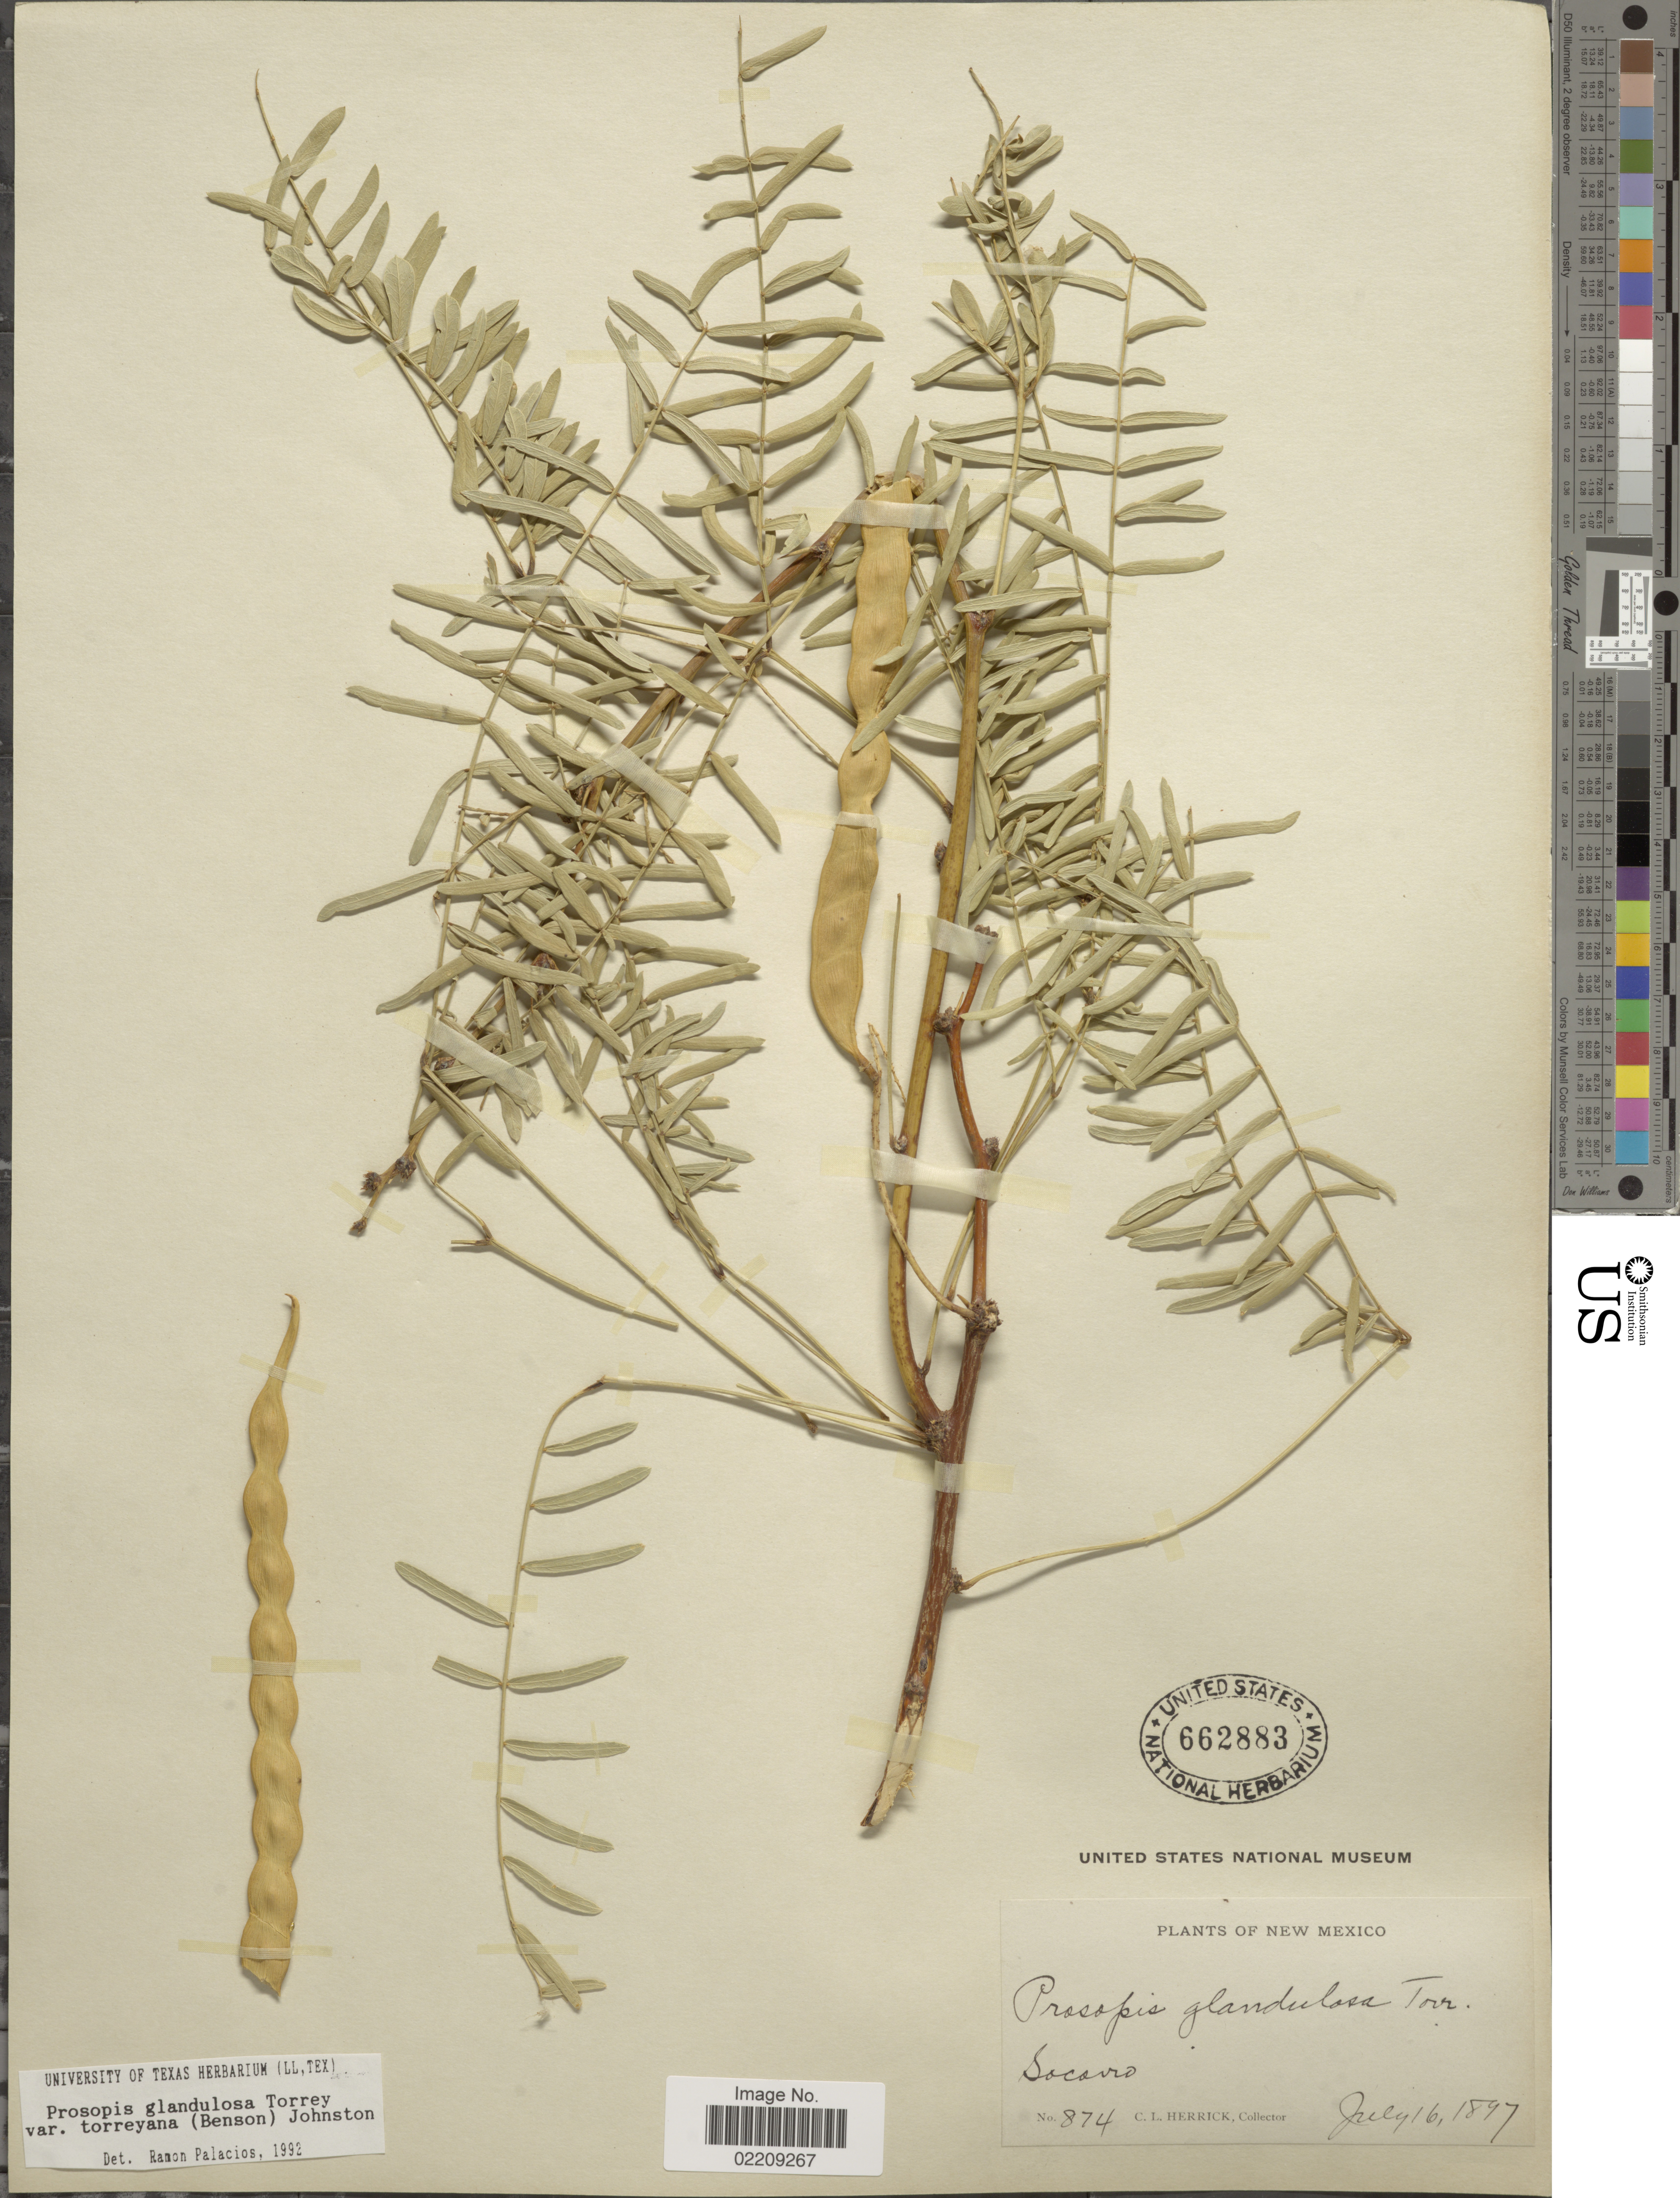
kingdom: Plantae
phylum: Tracheophyta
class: Magnoliopsida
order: Fabales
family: Fabaceae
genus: Neltuma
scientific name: Neltuma odorata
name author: (Torr. & Frém.) C. E. Hughes & G.P. Lewis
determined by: Strong, Mark T., (BOT), Smithsonian Institution - National Museum of Natural History (UNITED STATES)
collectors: C. Herrick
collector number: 874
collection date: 1897-07-16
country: United States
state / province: New Mexico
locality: Socorro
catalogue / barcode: US 662883